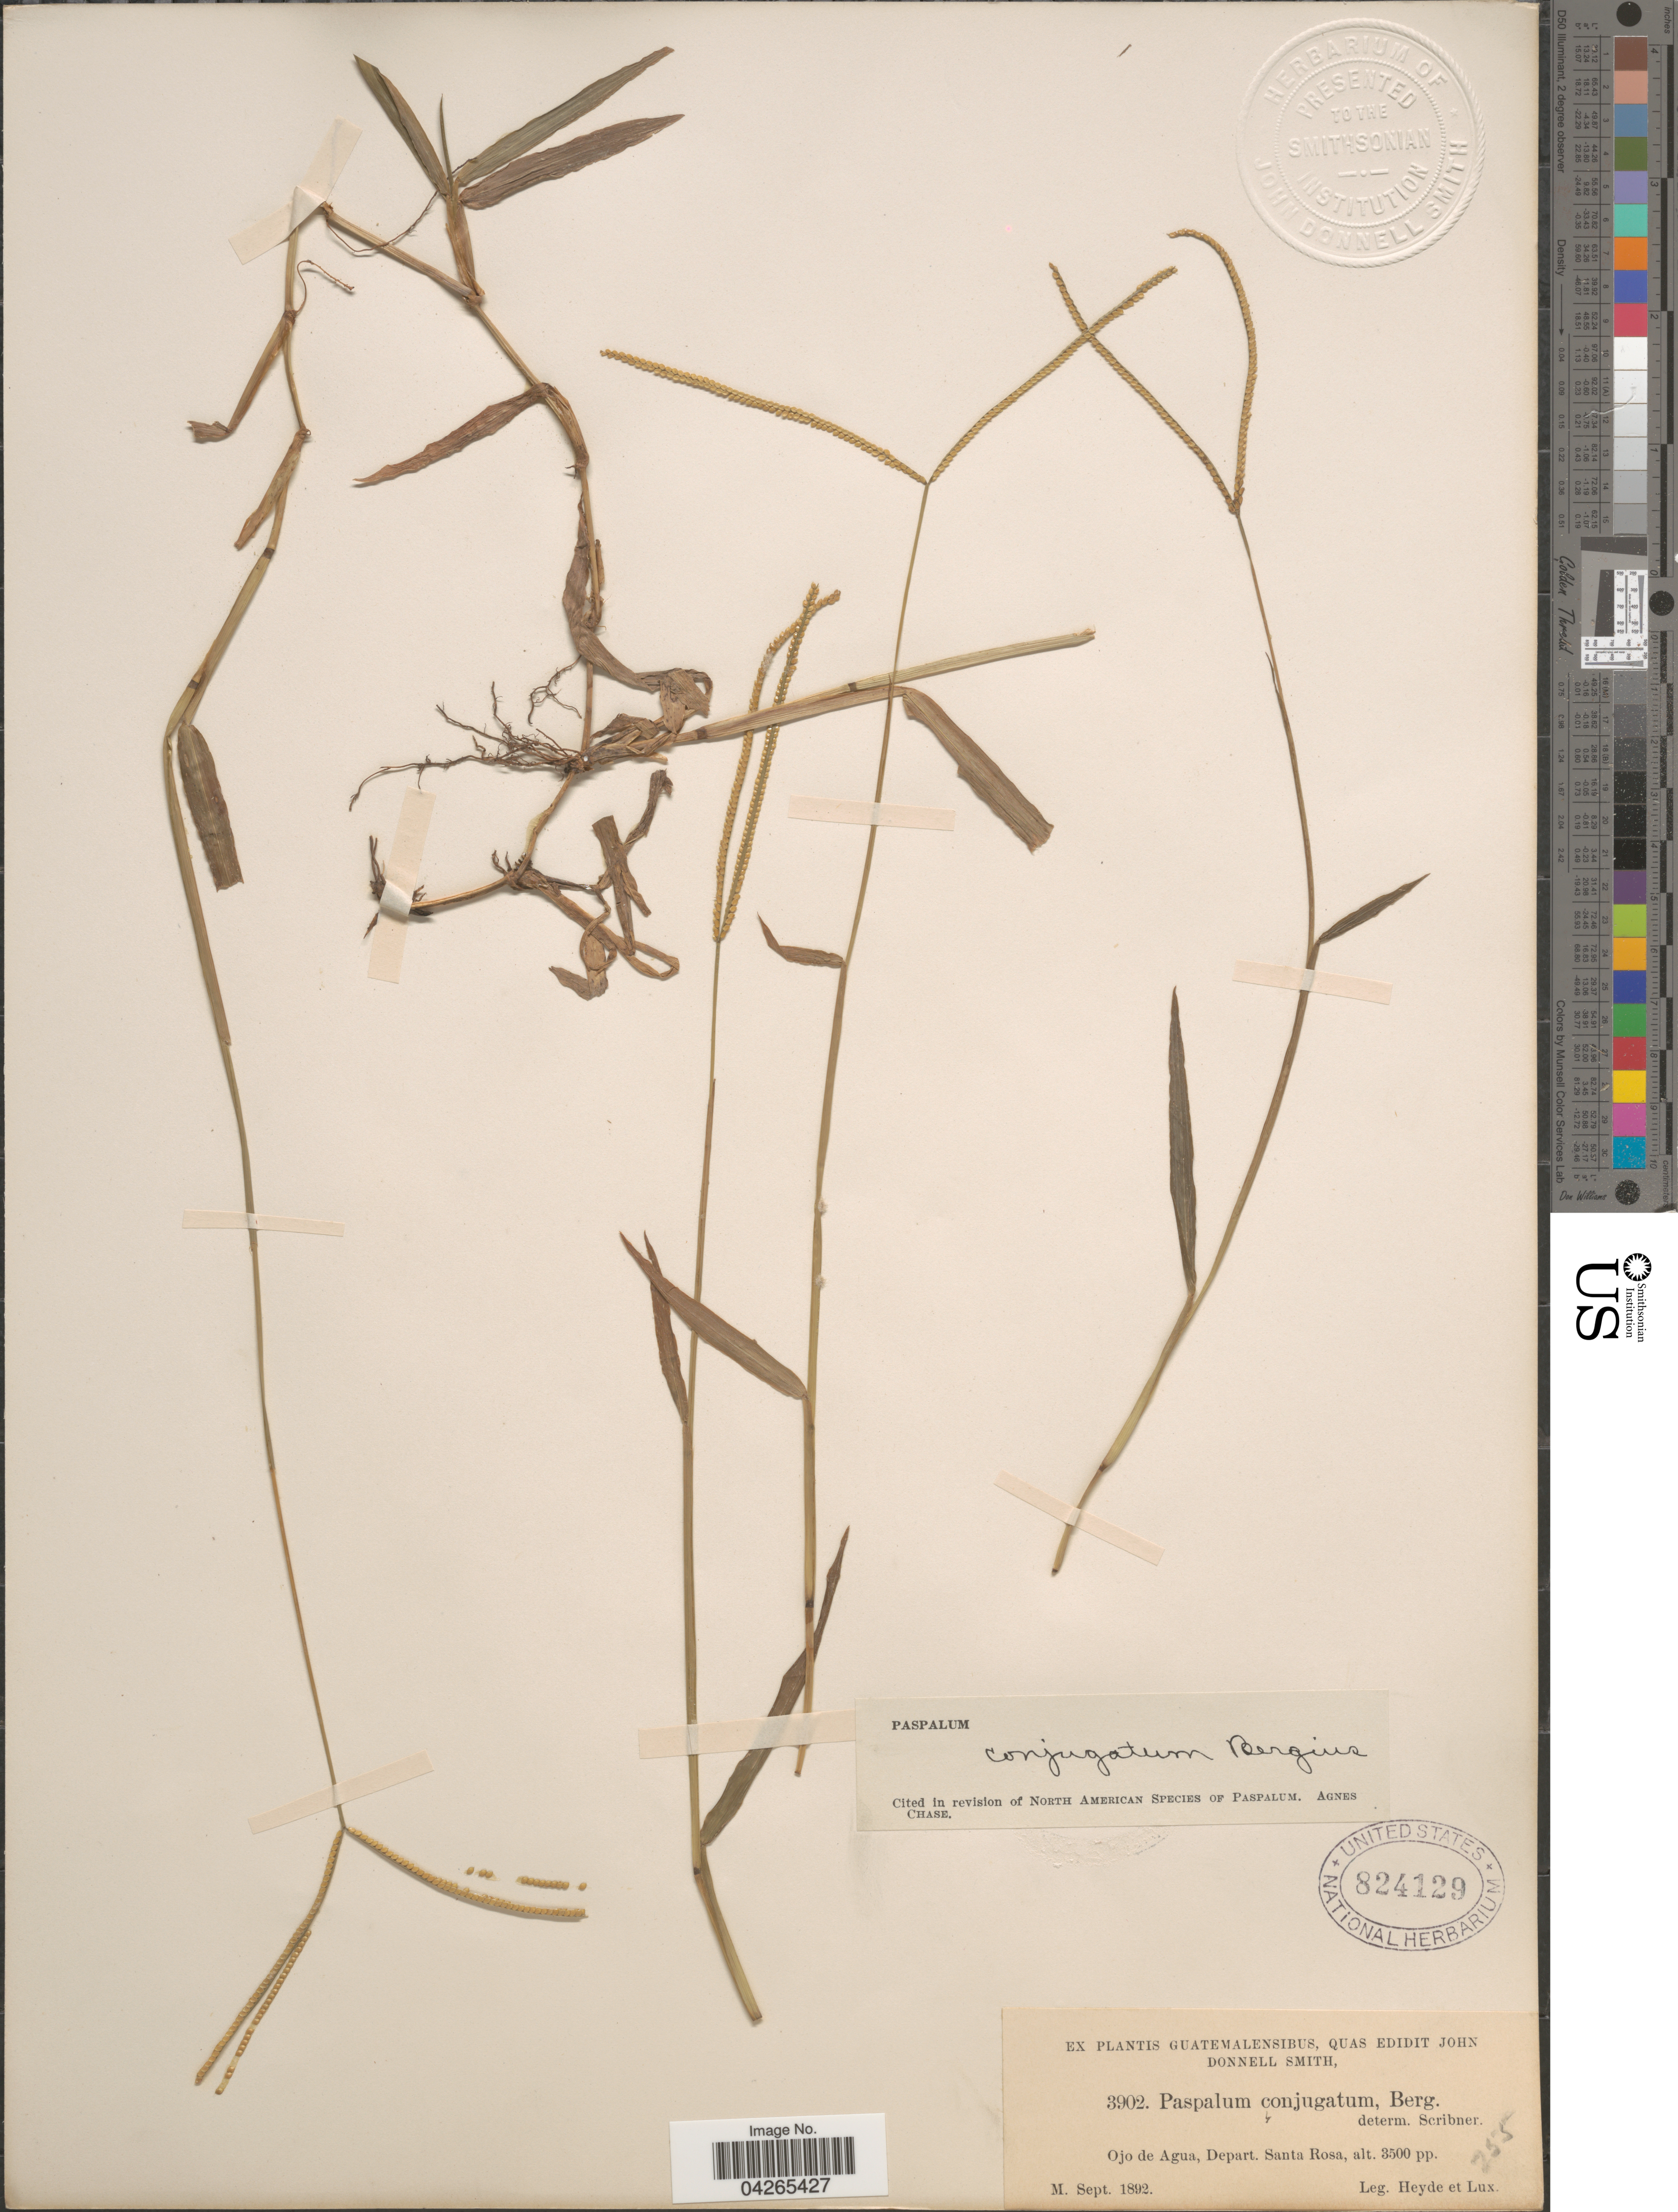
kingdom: Plantae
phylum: Tracheophyta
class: Liliopsida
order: Poales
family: Poaceae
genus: Paspalum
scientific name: Paspalum conjugatum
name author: P.J. Bergius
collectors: Heyde & Lux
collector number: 3902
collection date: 1892-09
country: Guatemala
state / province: Santa Rosa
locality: Ojo de Agua, Depart. Santa Rosa.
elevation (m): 1067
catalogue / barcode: US 824129